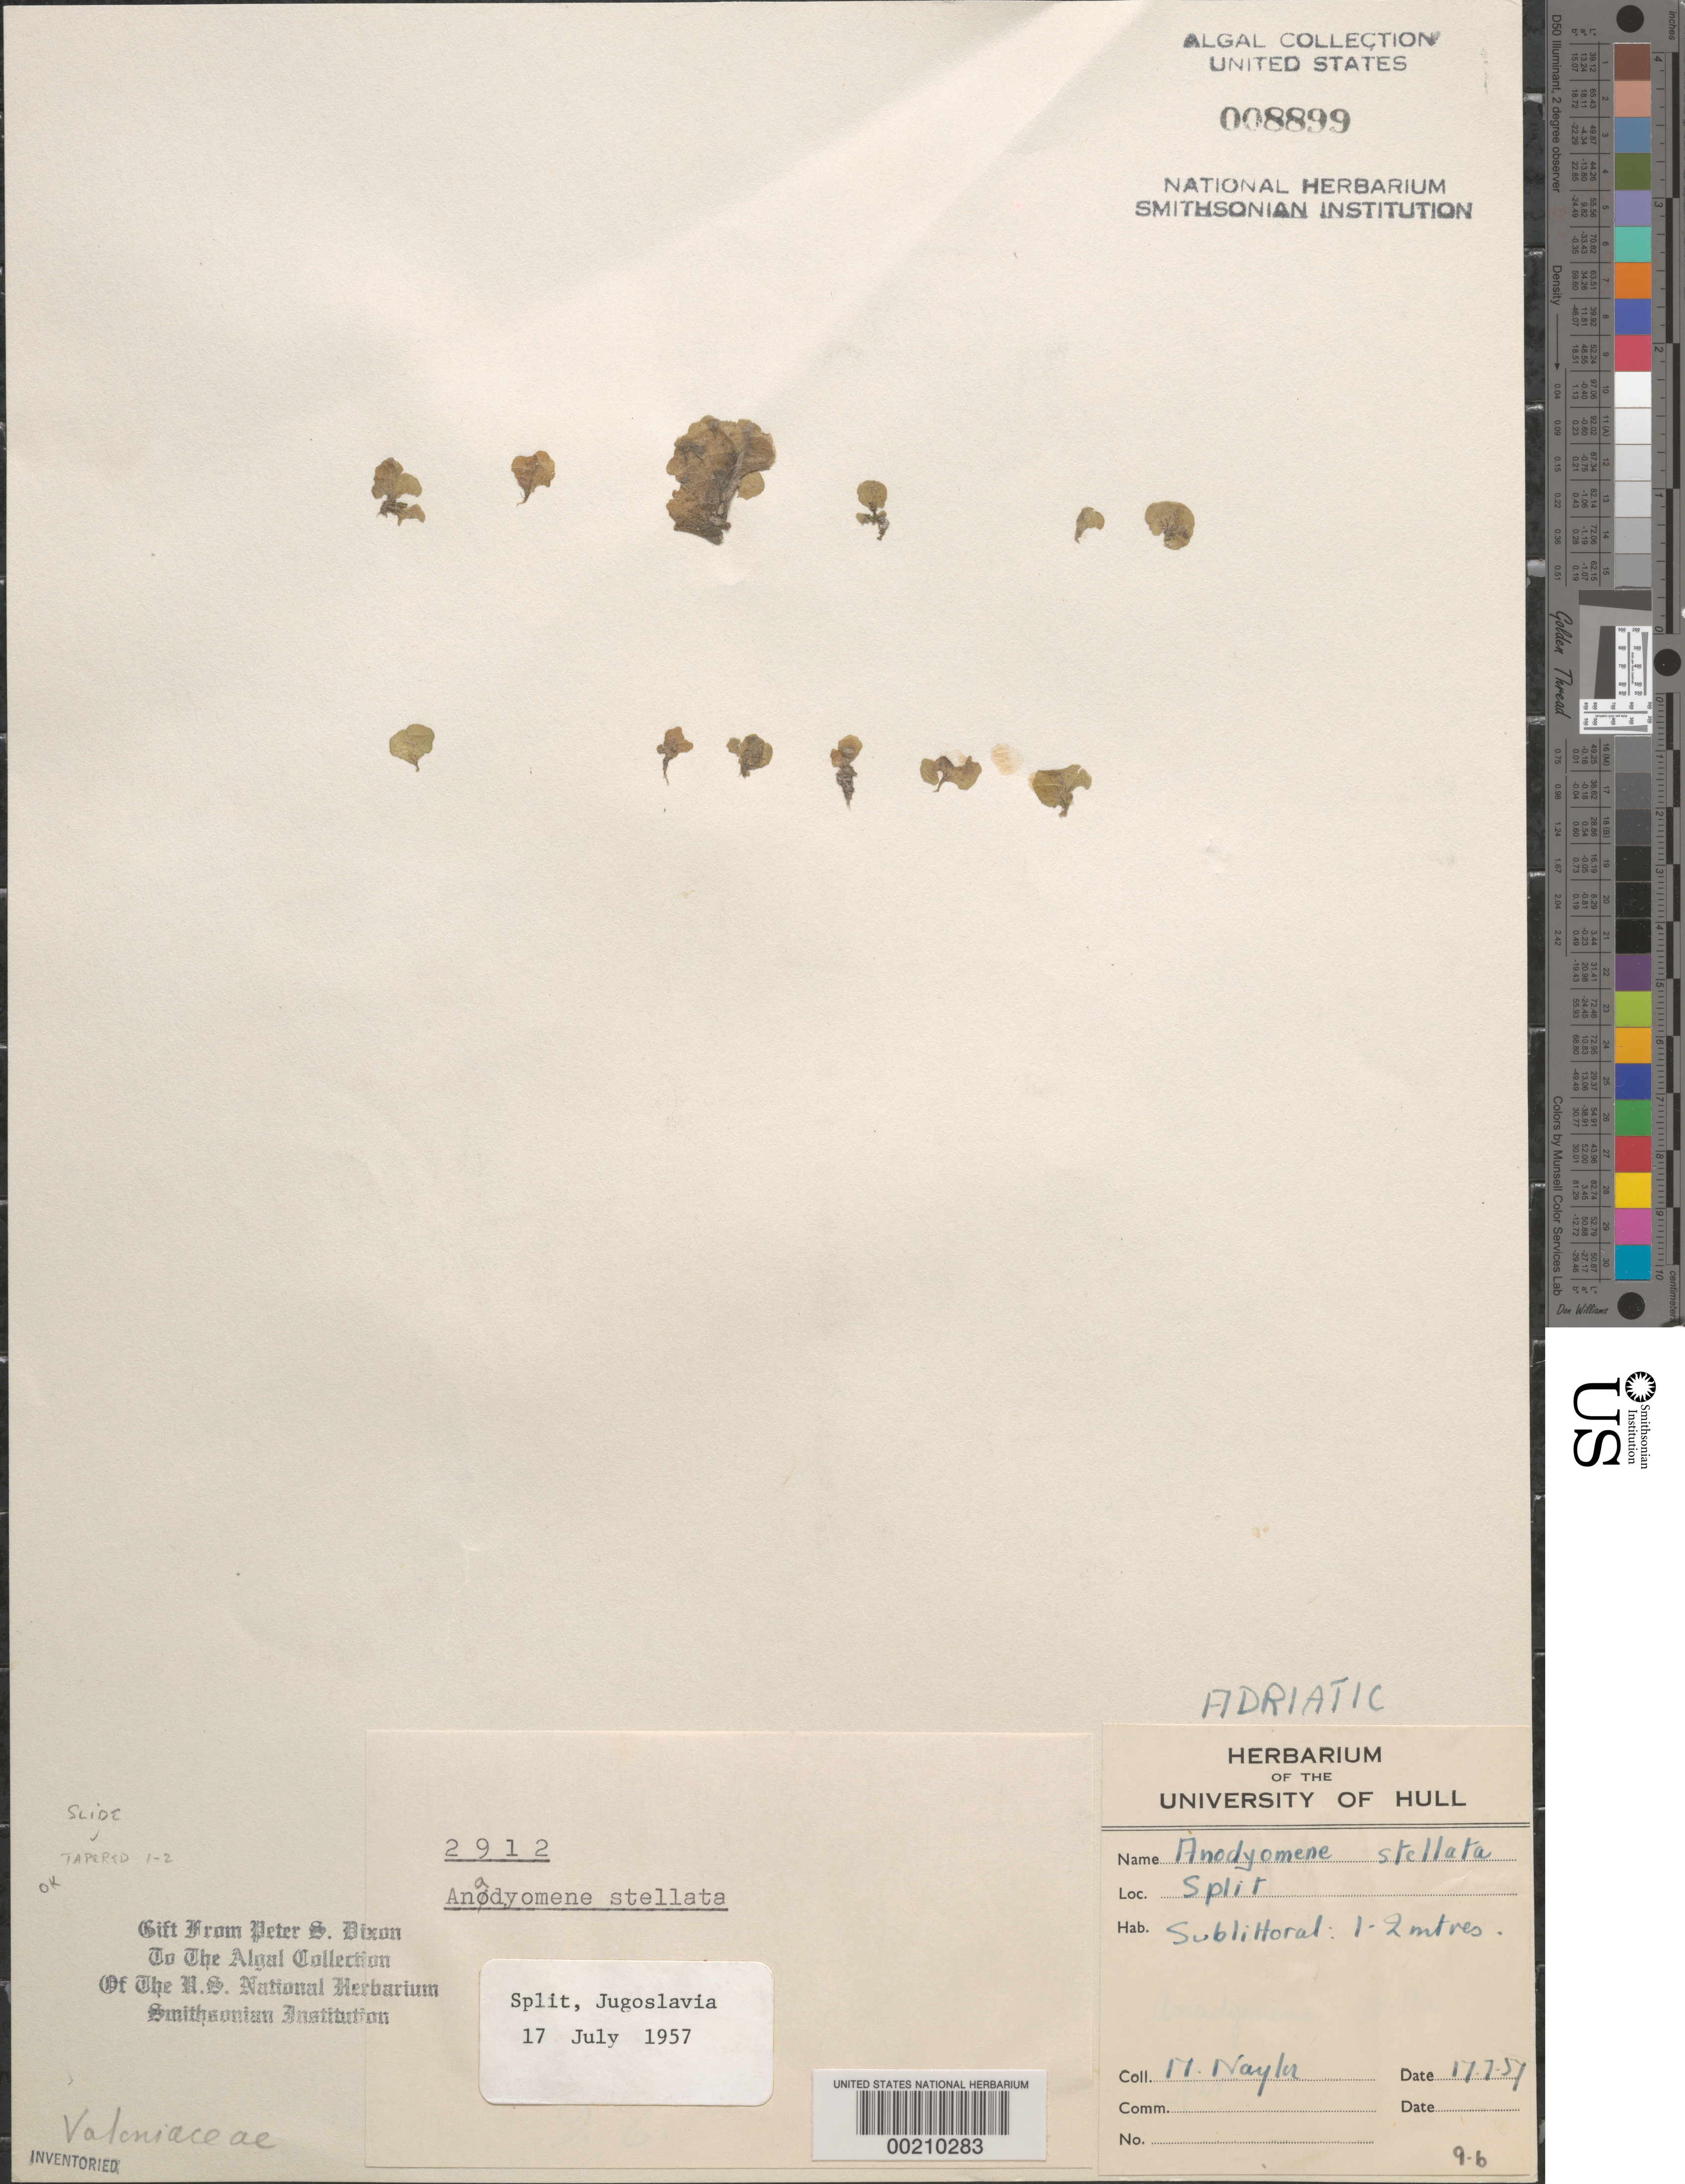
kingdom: Plantae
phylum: Chlorophyta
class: Ulvophyceae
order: Cladophorales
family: Anadyomenaceae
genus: Anadyomene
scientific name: Anadyomene stellata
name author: (Wulfen) C. Agardh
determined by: Dixon, P. S.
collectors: M. Roberts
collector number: PSD 2912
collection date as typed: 17 Jul 1957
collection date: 1957-07-17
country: Croatia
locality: Split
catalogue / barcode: US 8899